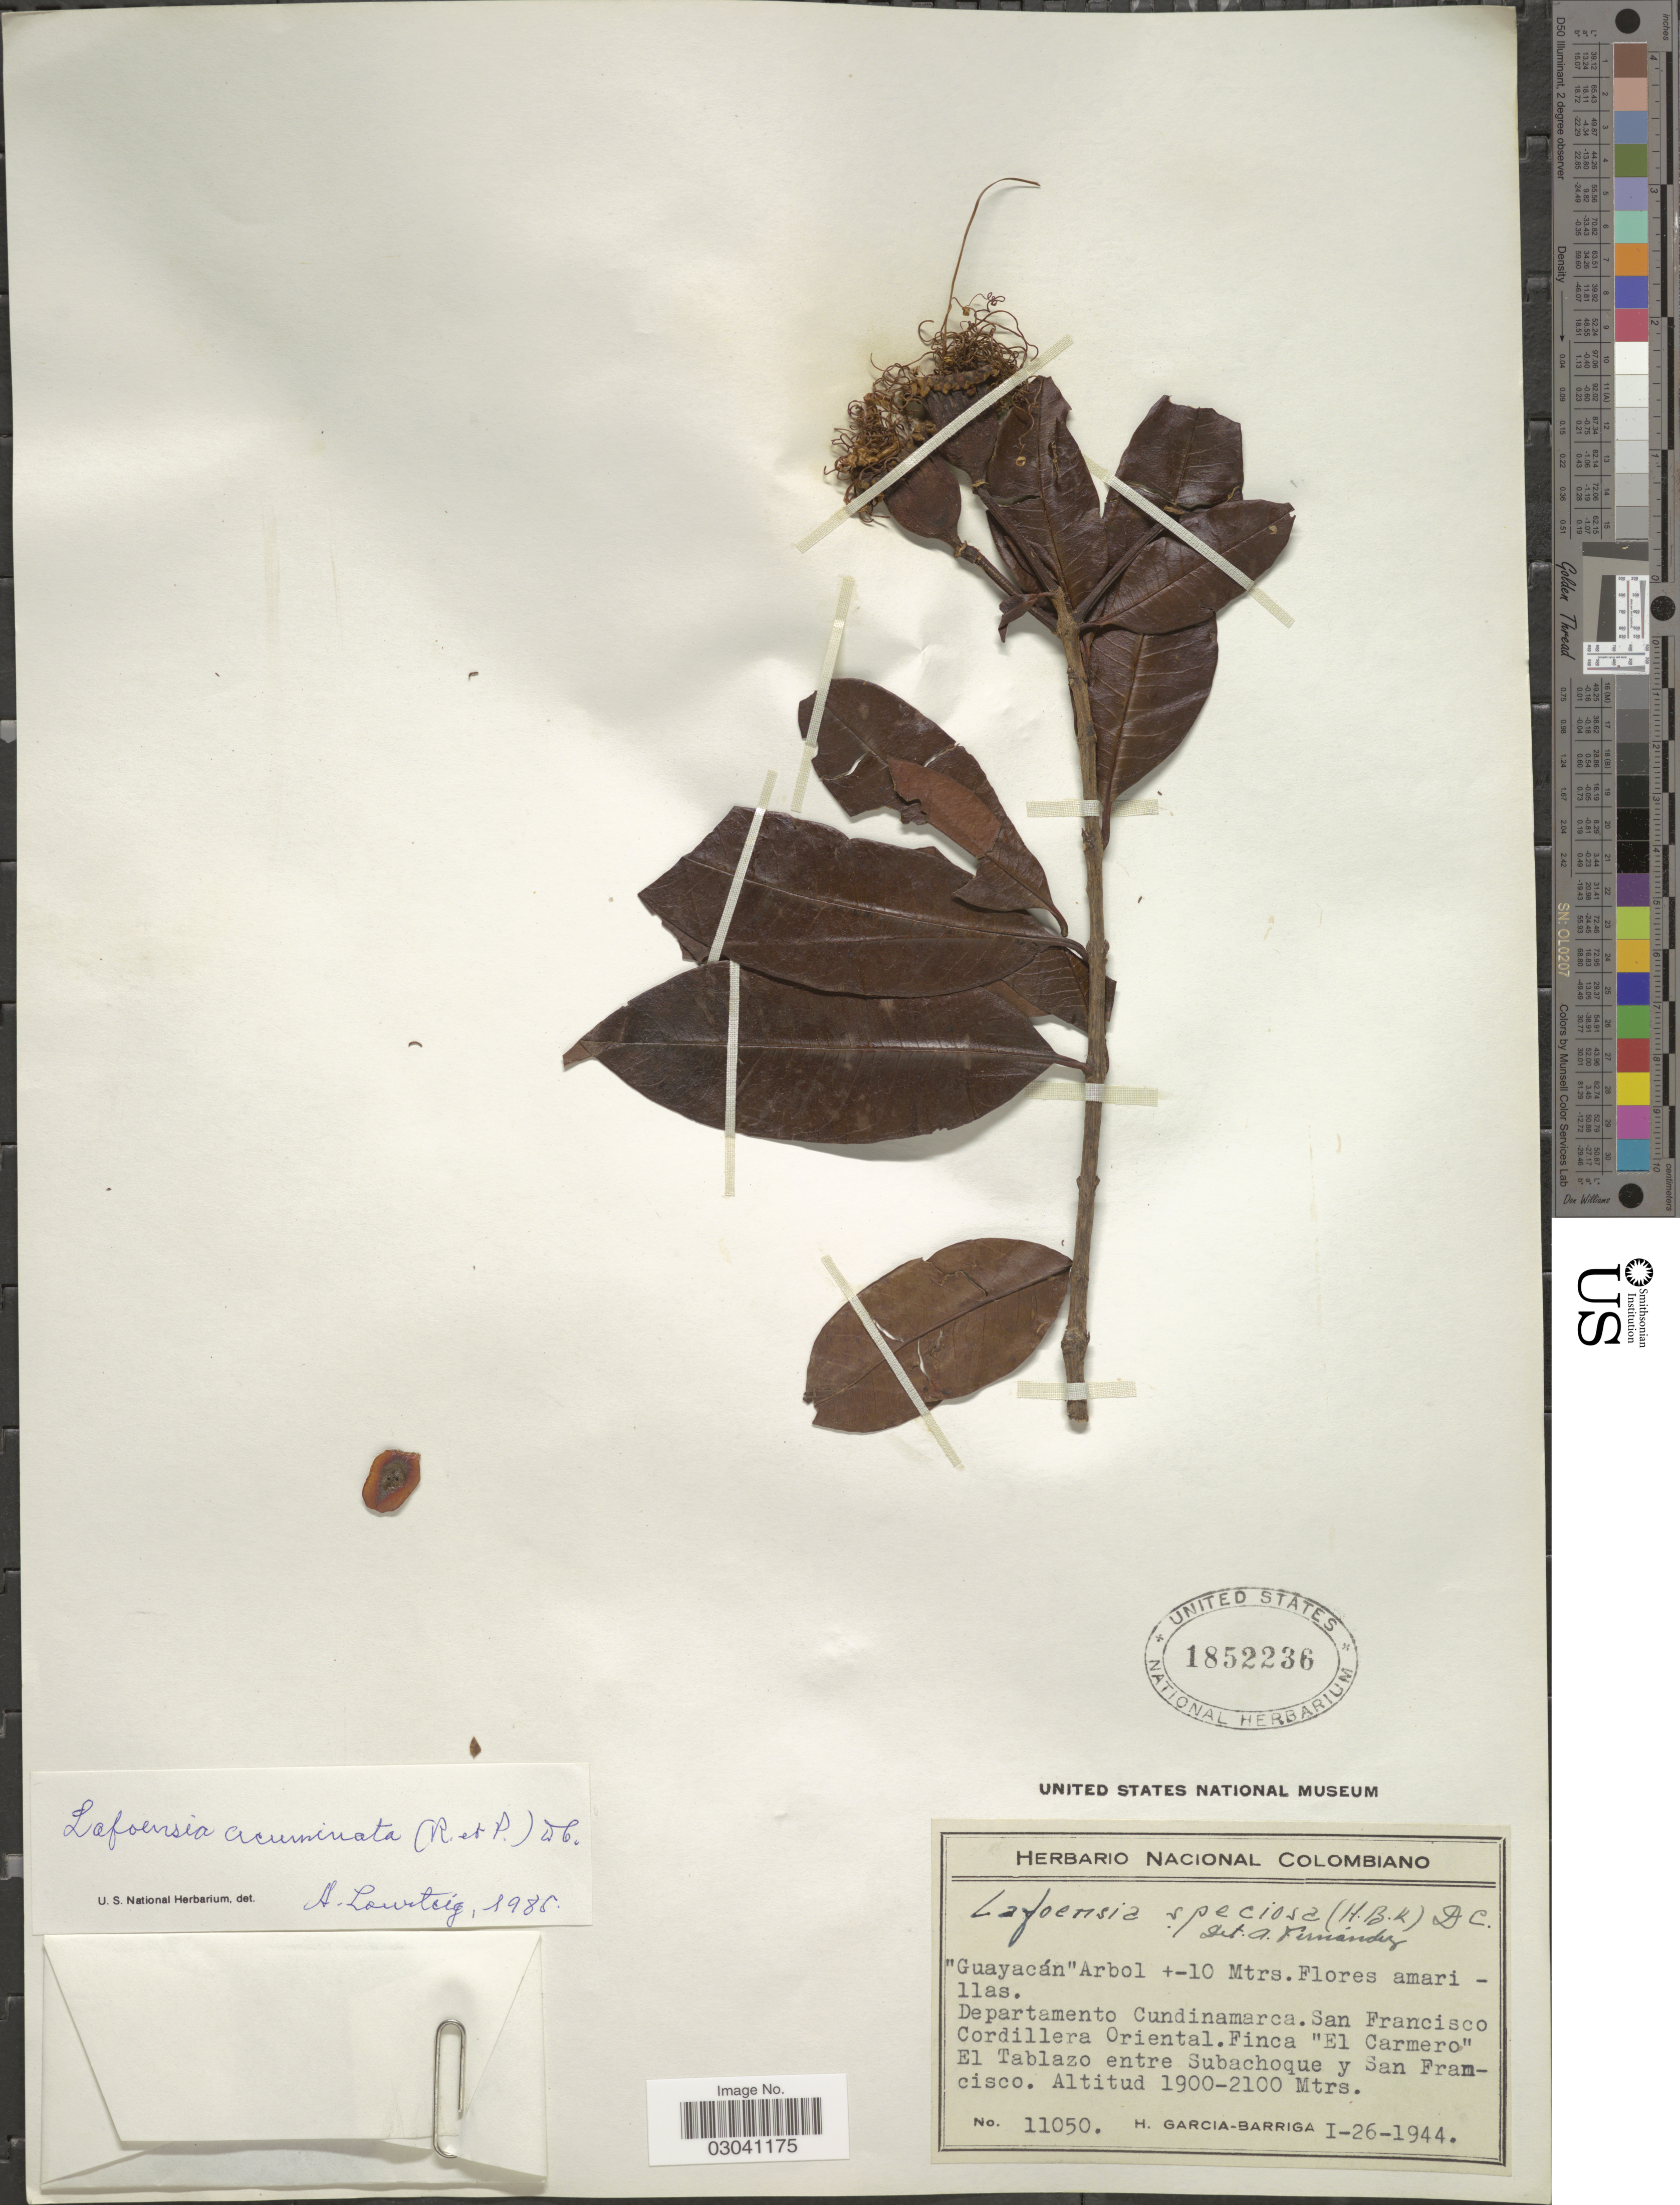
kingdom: Plantae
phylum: Tracheophyta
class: Magnoliopsida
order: Myrtales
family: Lythraceae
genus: Lafoensia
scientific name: Lafoensia acuminata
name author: (Ruiz & Pav.) DC.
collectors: H. García Barriga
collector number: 11050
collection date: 1944-01-26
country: Colombia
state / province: Cundinamarca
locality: Departamento Cundinamarca. San Francisco Cordillera Oriental. Finca "El Carmero" El Tablazo entre Subachoque y San Francisco.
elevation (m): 1900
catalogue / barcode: US 1852236